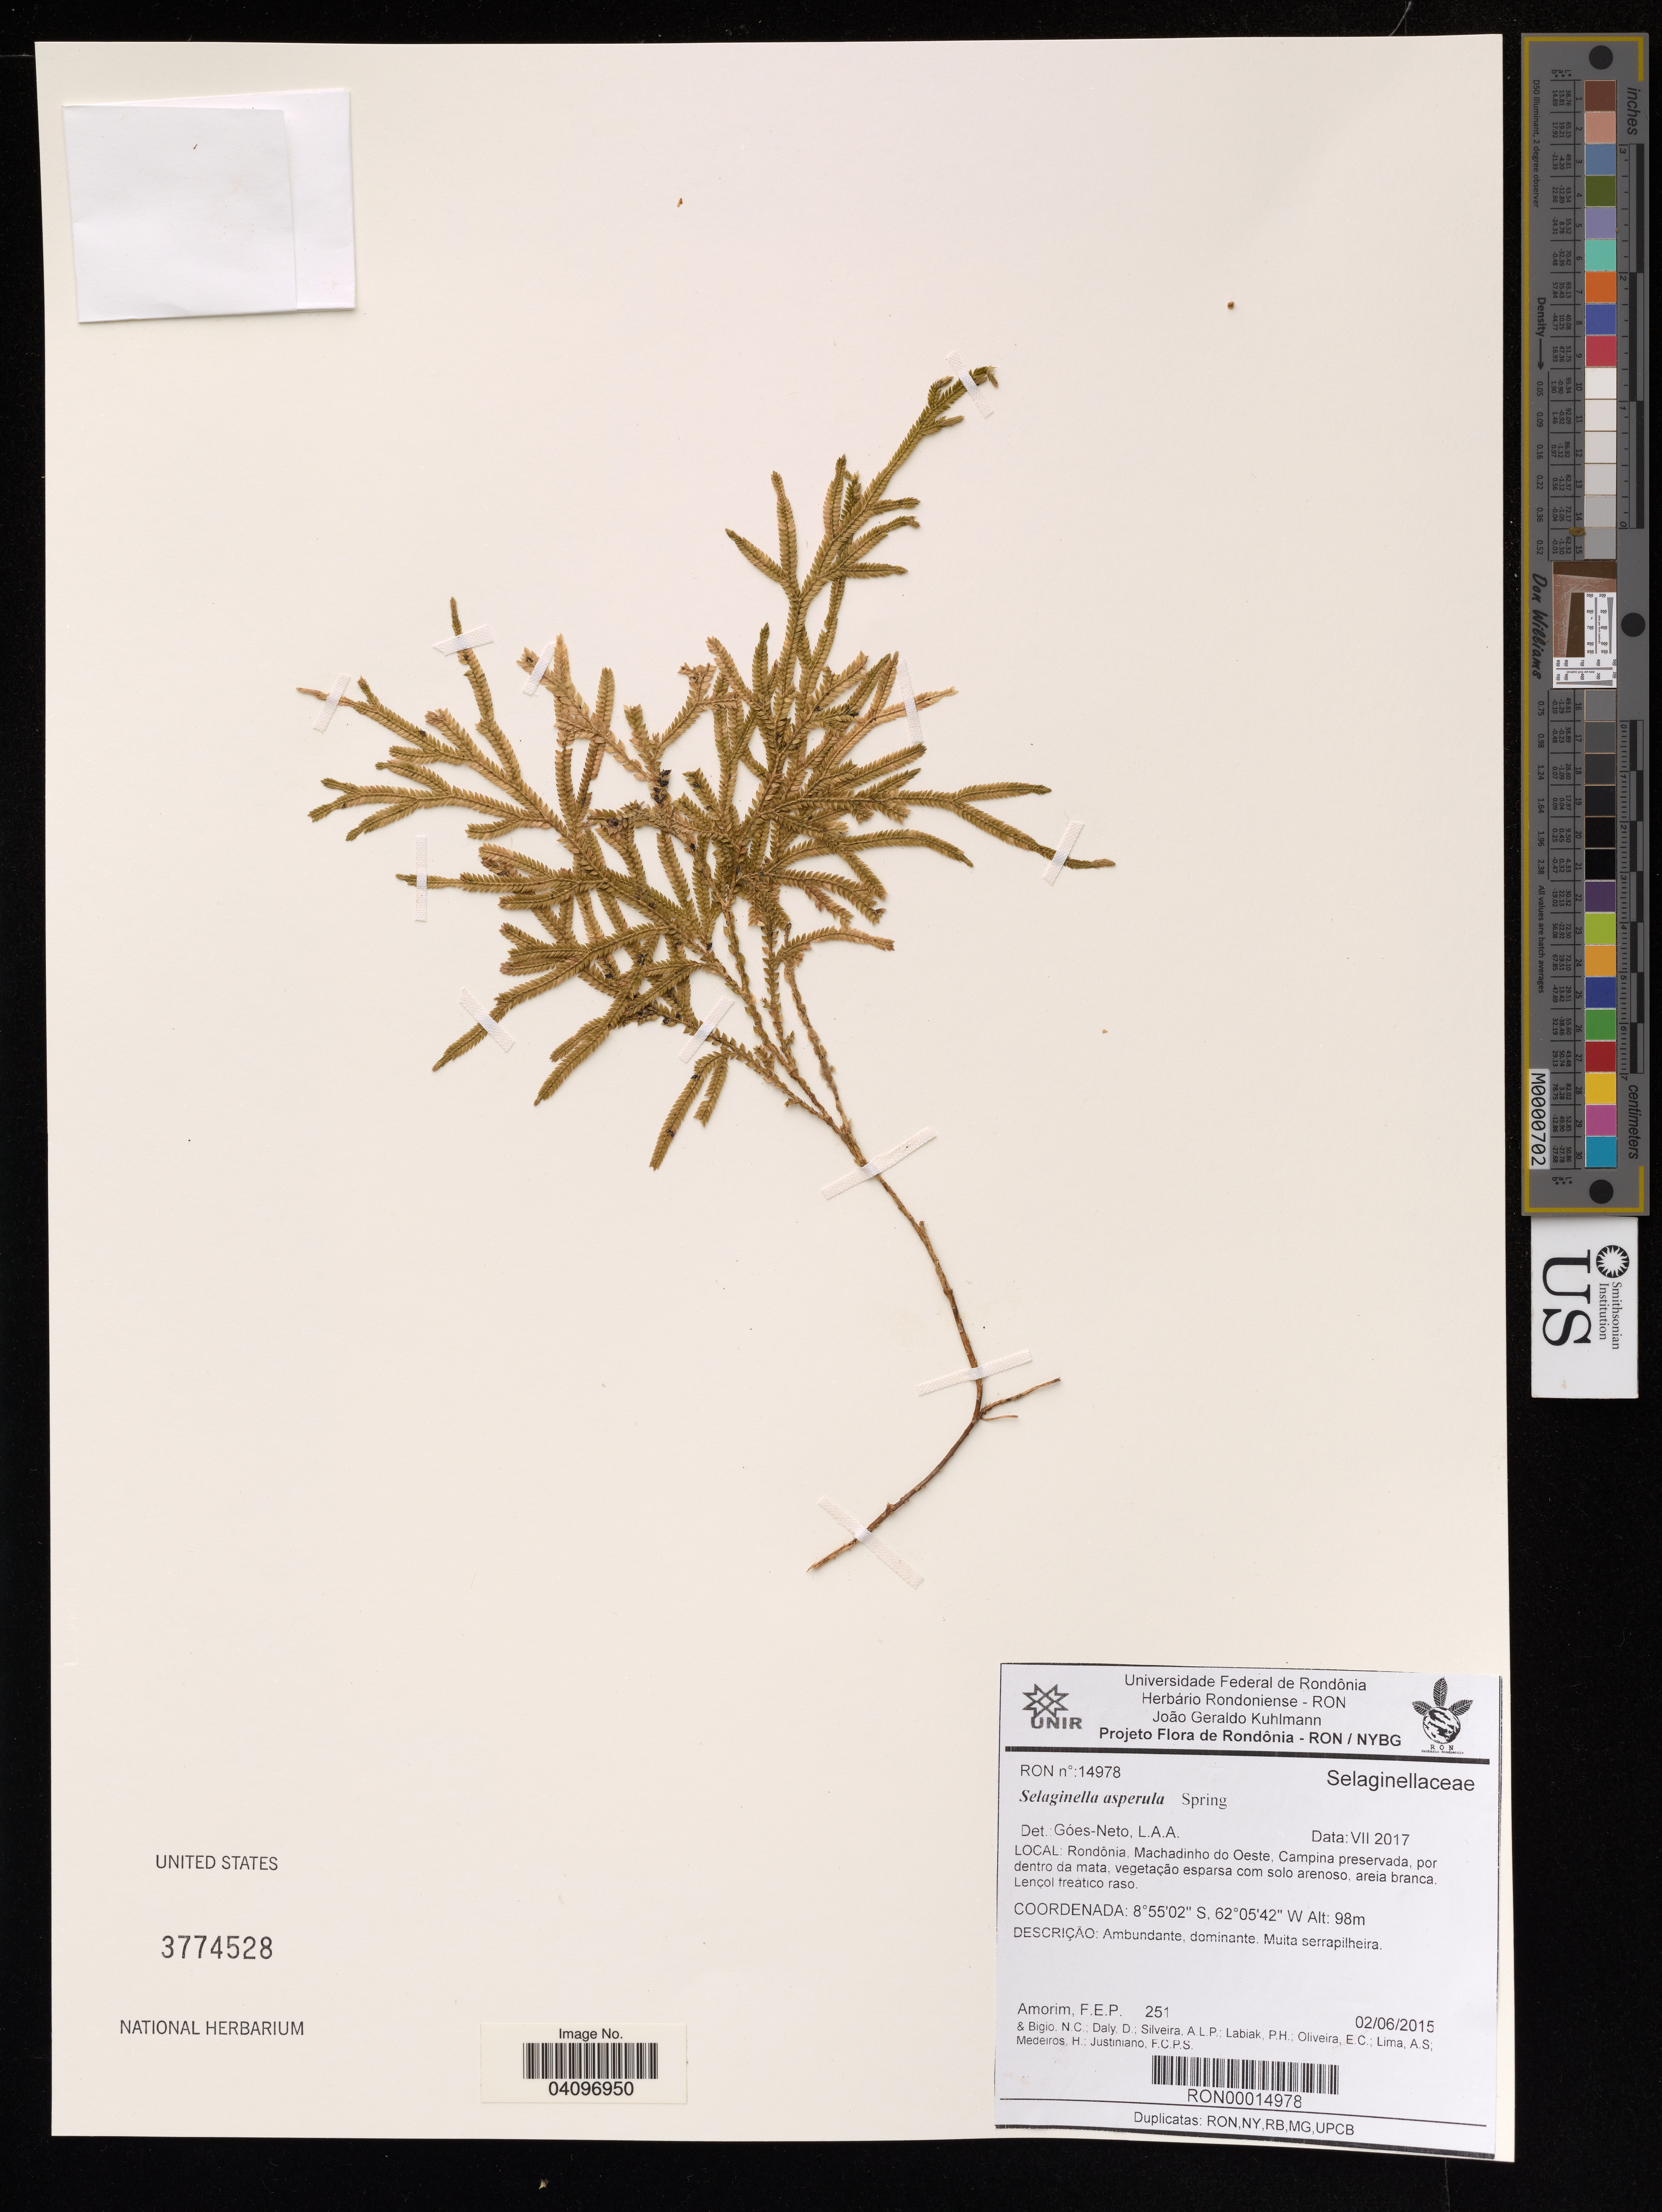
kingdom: Plantae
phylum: Tracheophyta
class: Lycopodiopsida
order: Selaginellales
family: Selaginellaceae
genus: Selaginella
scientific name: Selaginella asperula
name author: Spring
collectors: F. Amorim, N. C. Bigio, D. Daly & A. Silveira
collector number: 251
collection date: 2015-06-02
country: Brazil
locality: Rodonia. Machadinho do Oeste, Campina preservada, por dentro da mada.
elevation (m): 98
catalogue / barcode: US 3774528